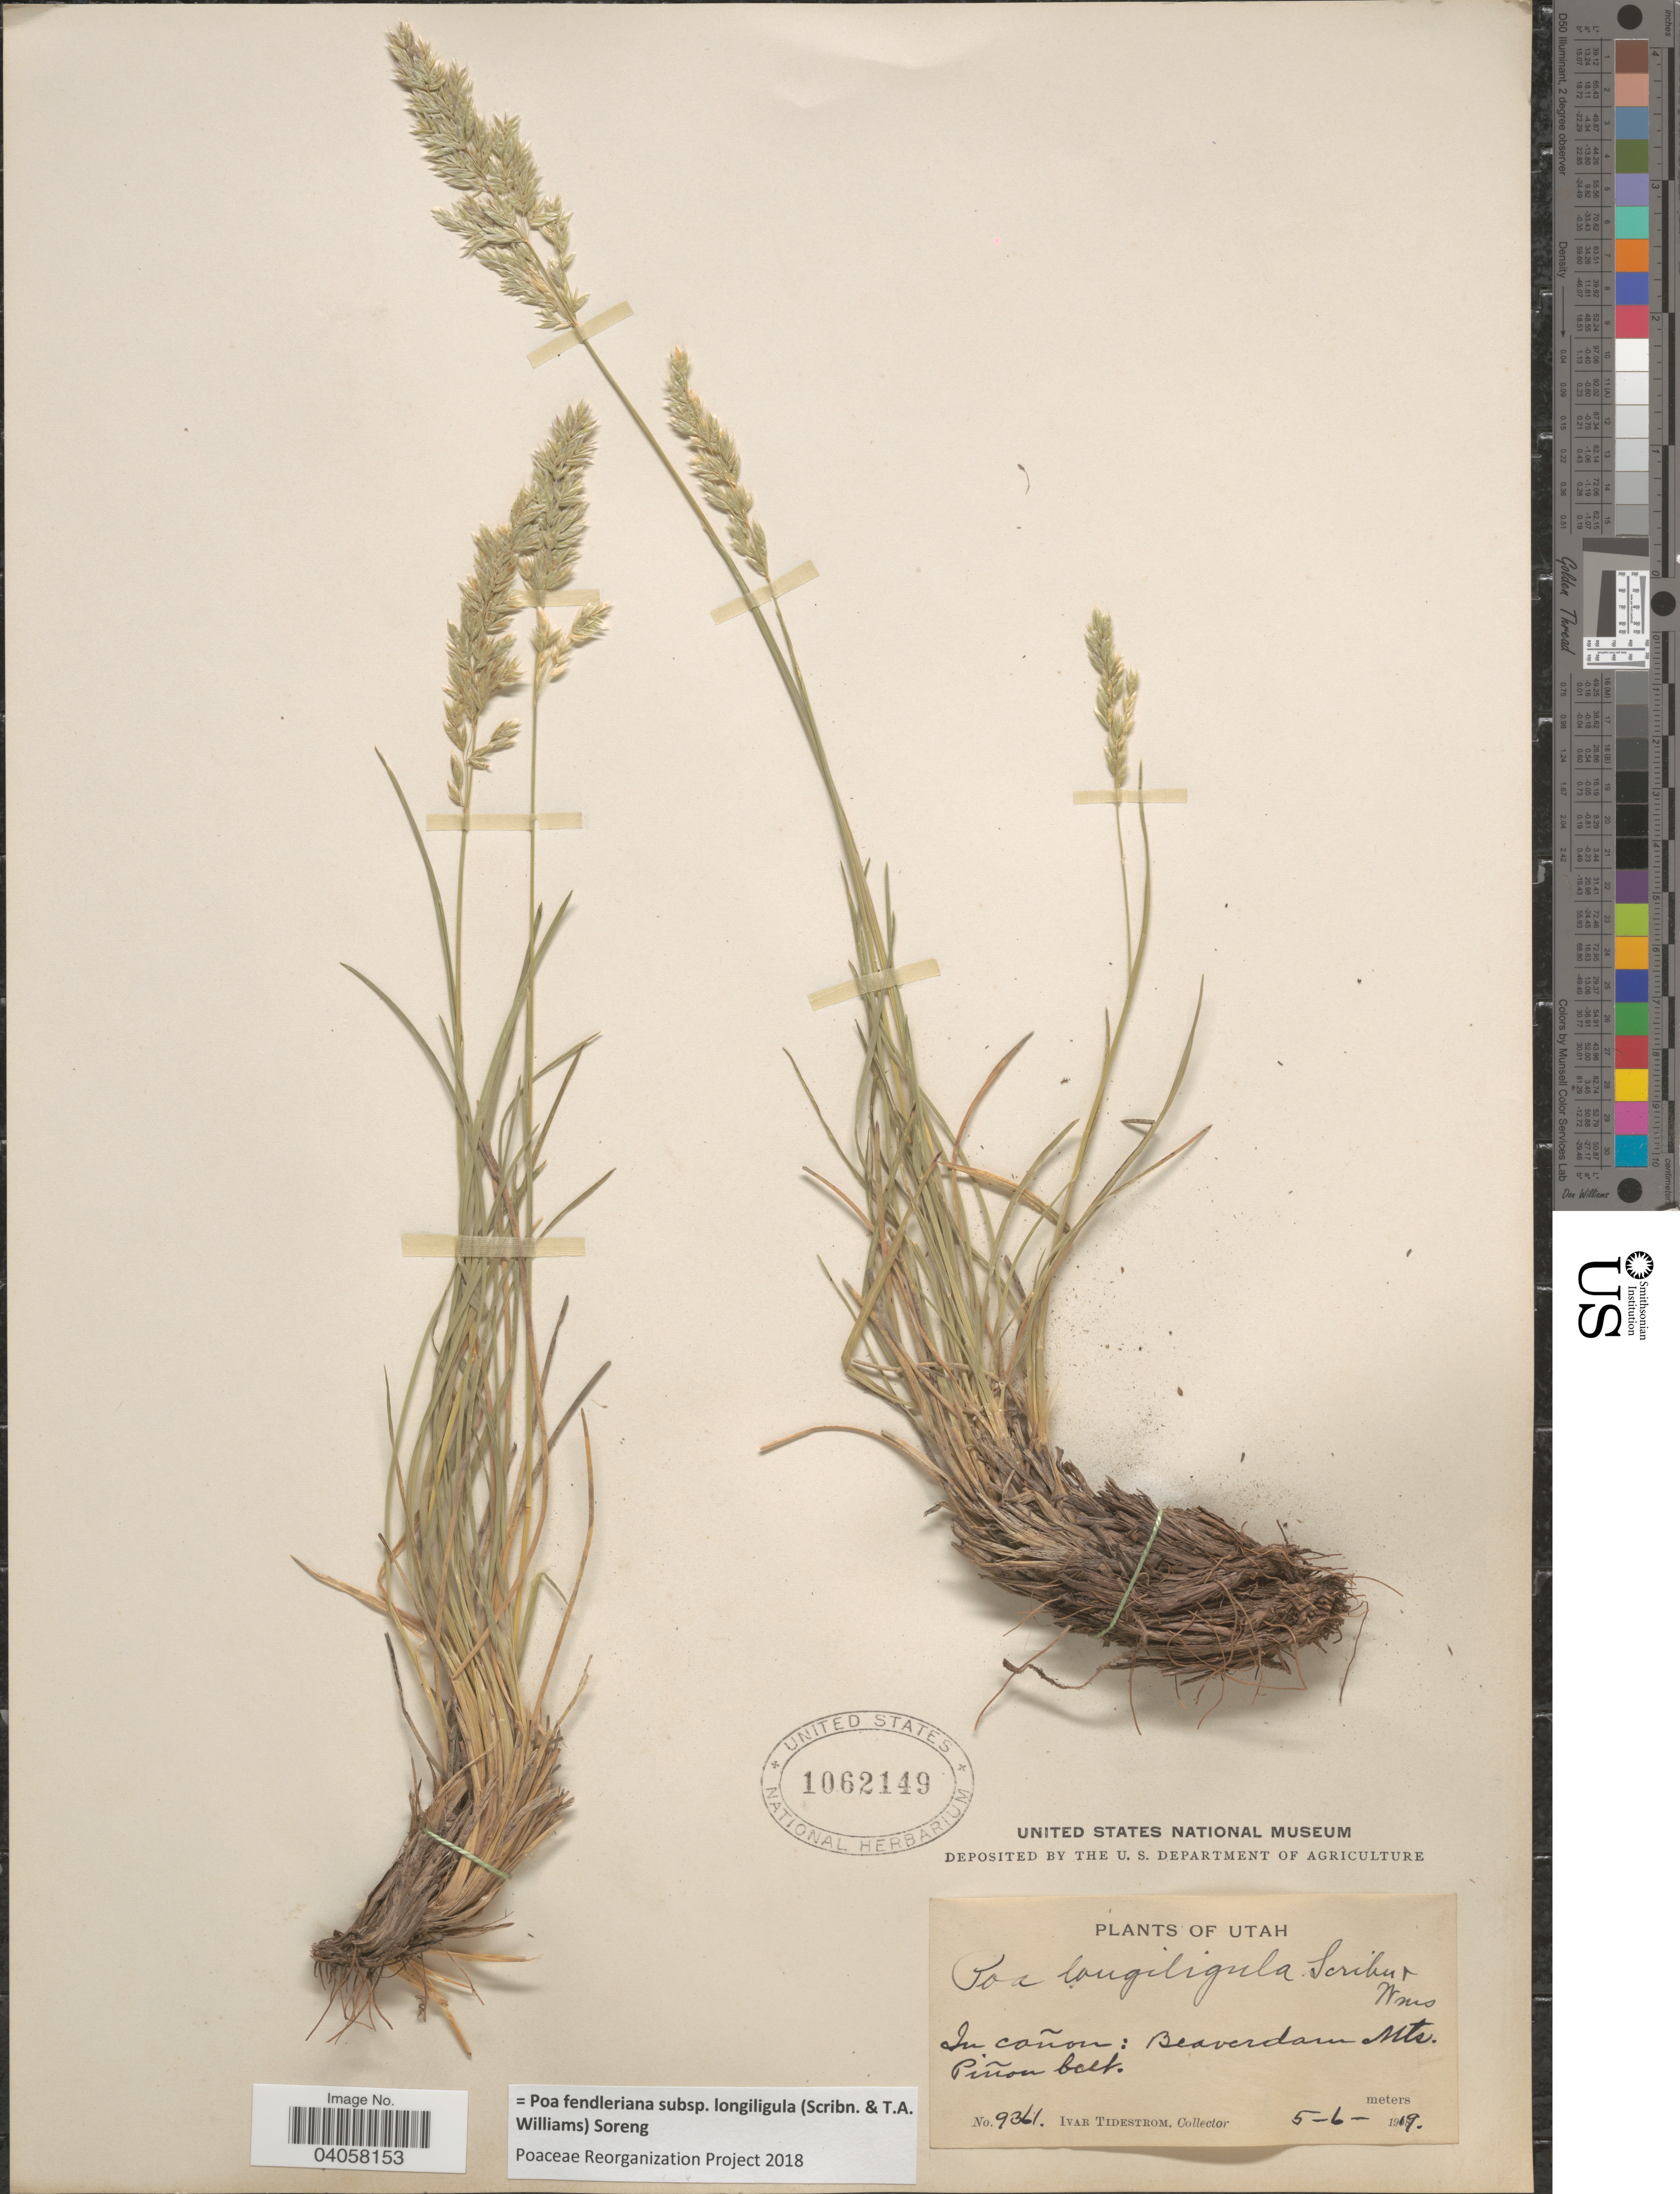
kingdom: Plantae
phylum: Tracheophyta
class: Liliopsida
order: Poales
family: Poaceae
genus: Poa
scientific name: Poa fendleriana subsp. longiligula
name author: (Scribn. & T.A. Williams) Soreng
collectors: I. F. Tidestrom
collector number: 9361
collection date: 1919-05-06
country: United States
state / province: Utah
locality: In cañon: Beaverdam Mts. Piñon belt.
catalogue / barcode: US 1062149